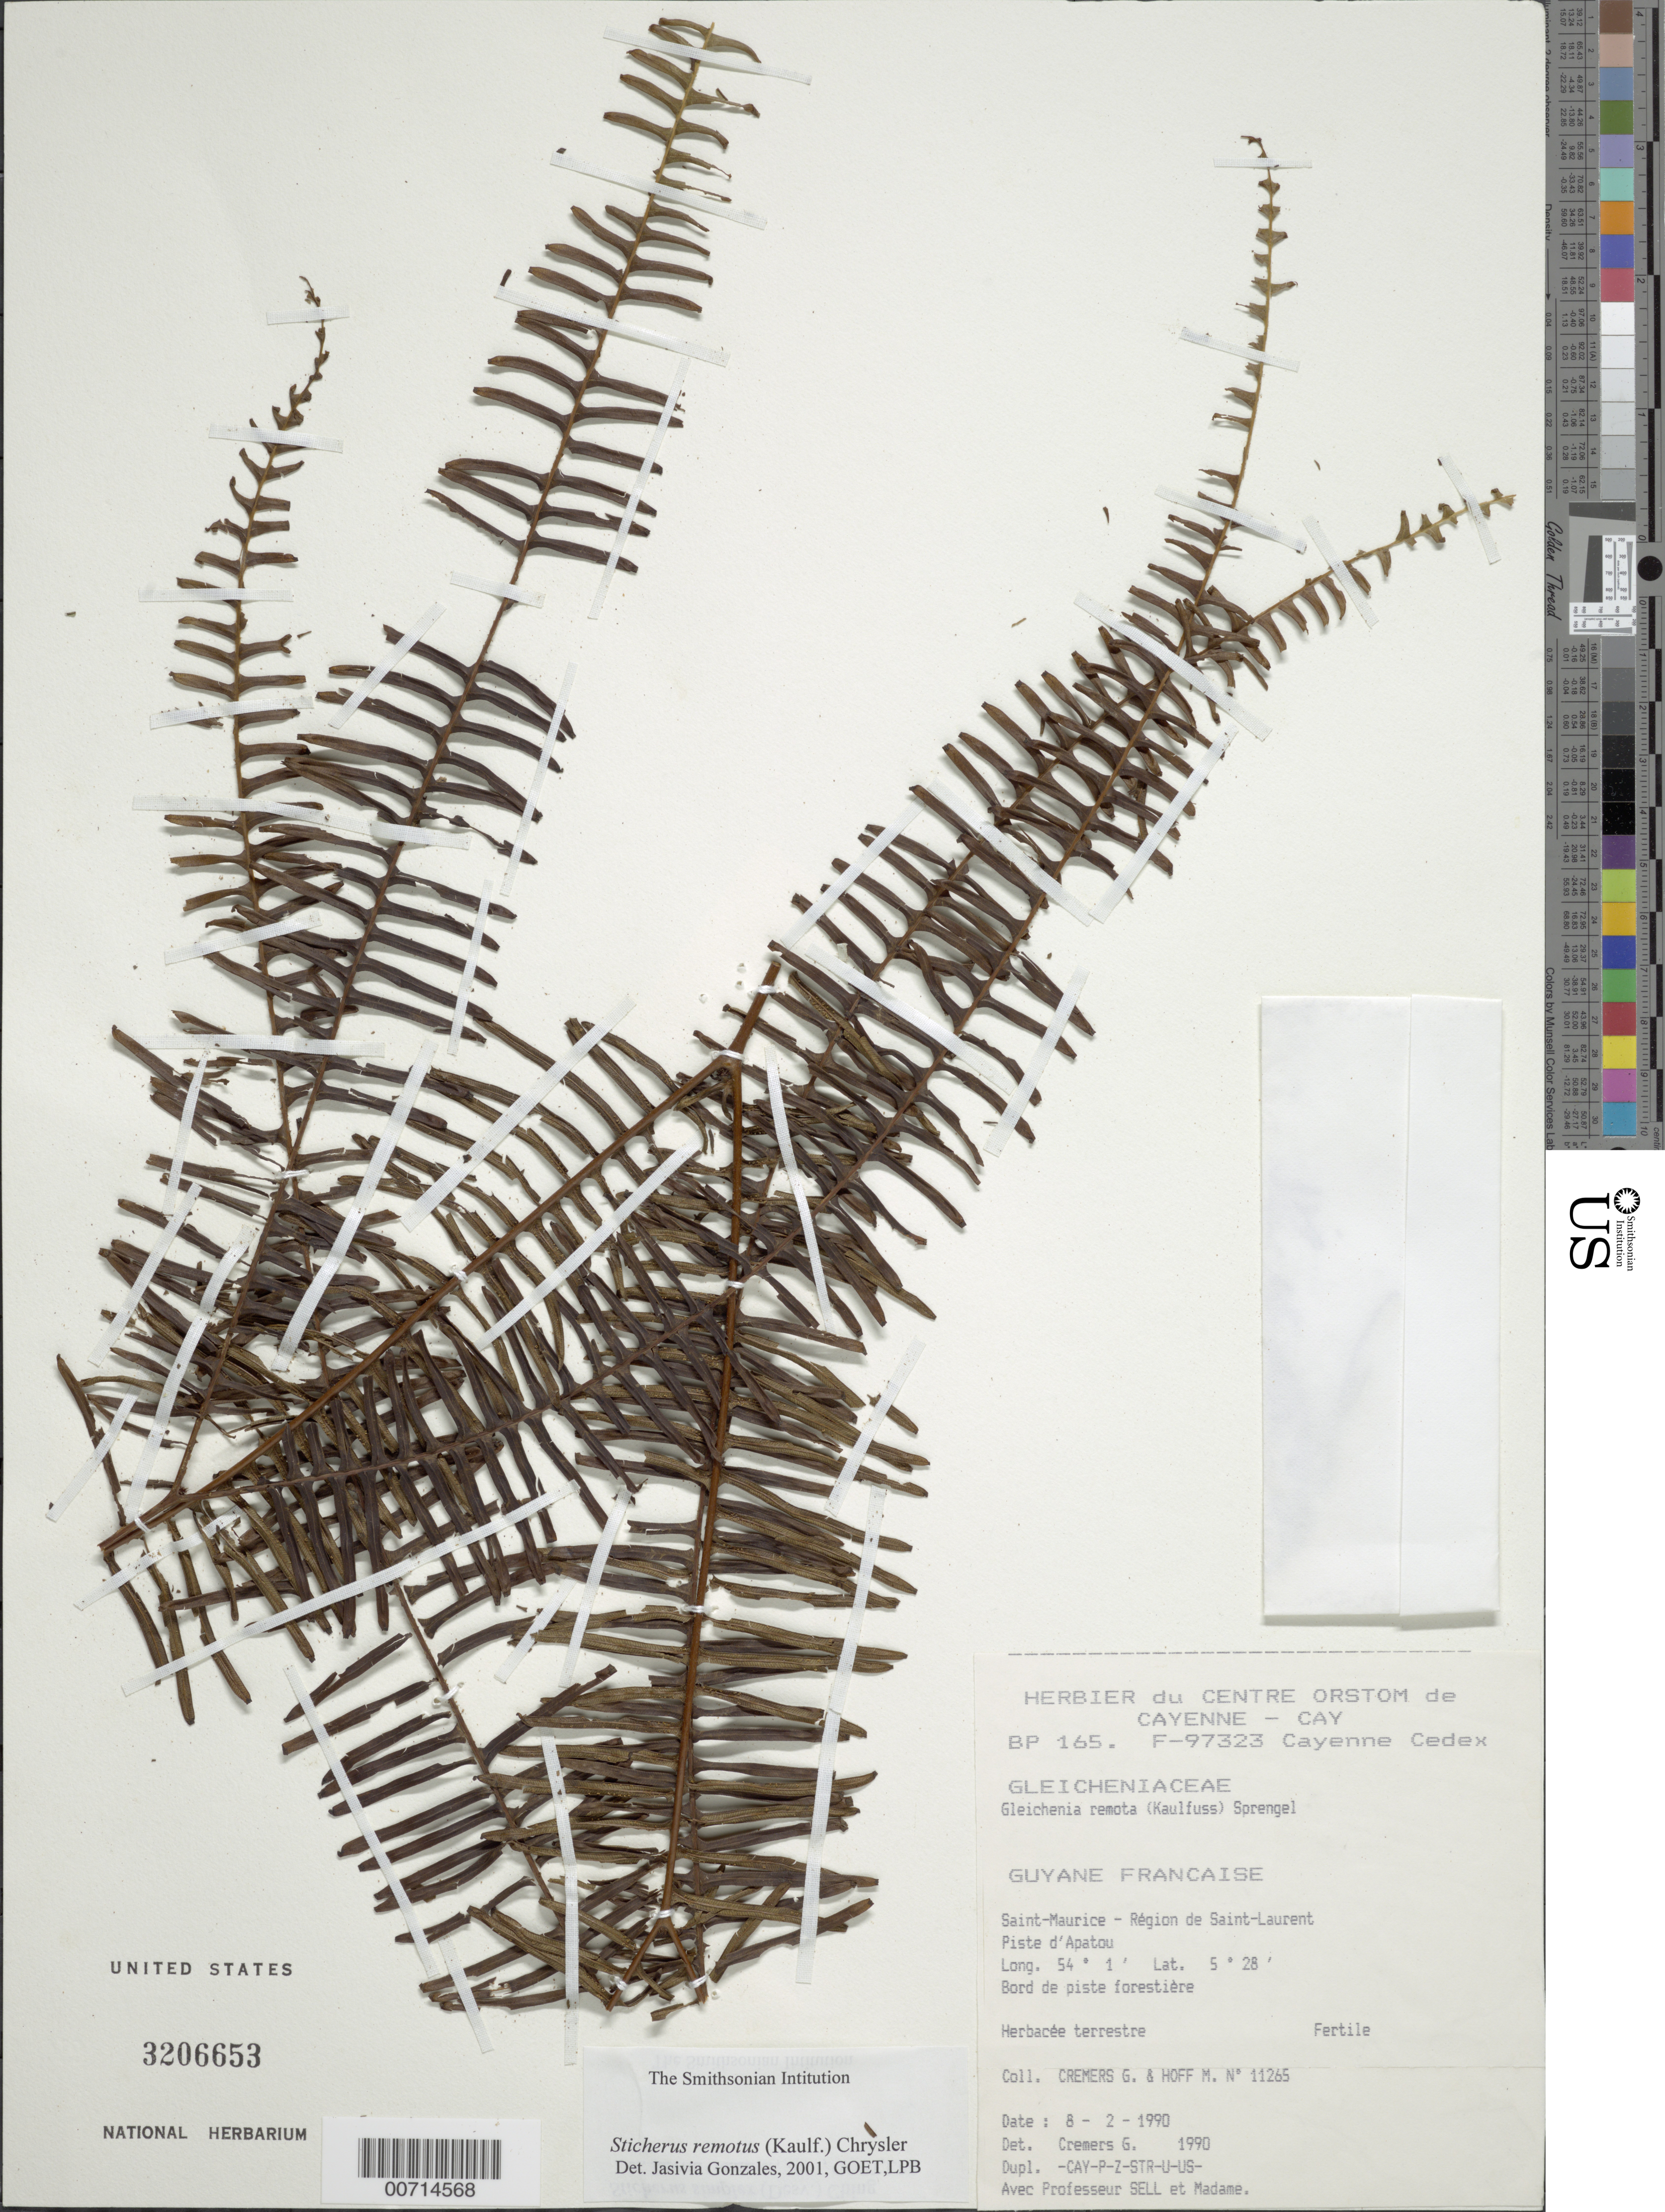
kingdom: Plantae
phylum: Tracheophyta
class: Polypodiopsida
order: Gleicheniales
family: Gleicheniaceae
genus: Sticherus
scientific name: Sticherus remotus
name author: (Kaulf.) Chrysler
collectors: G. Cremers & M. Hoff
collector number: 11265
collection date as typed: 8-Feb-90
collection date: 1990-02-08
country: French Guiana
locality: Saint-Maurice, région de Saint-Laurent, Piste d'Apatou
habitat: Forest, along trail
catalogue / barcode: US 3206653